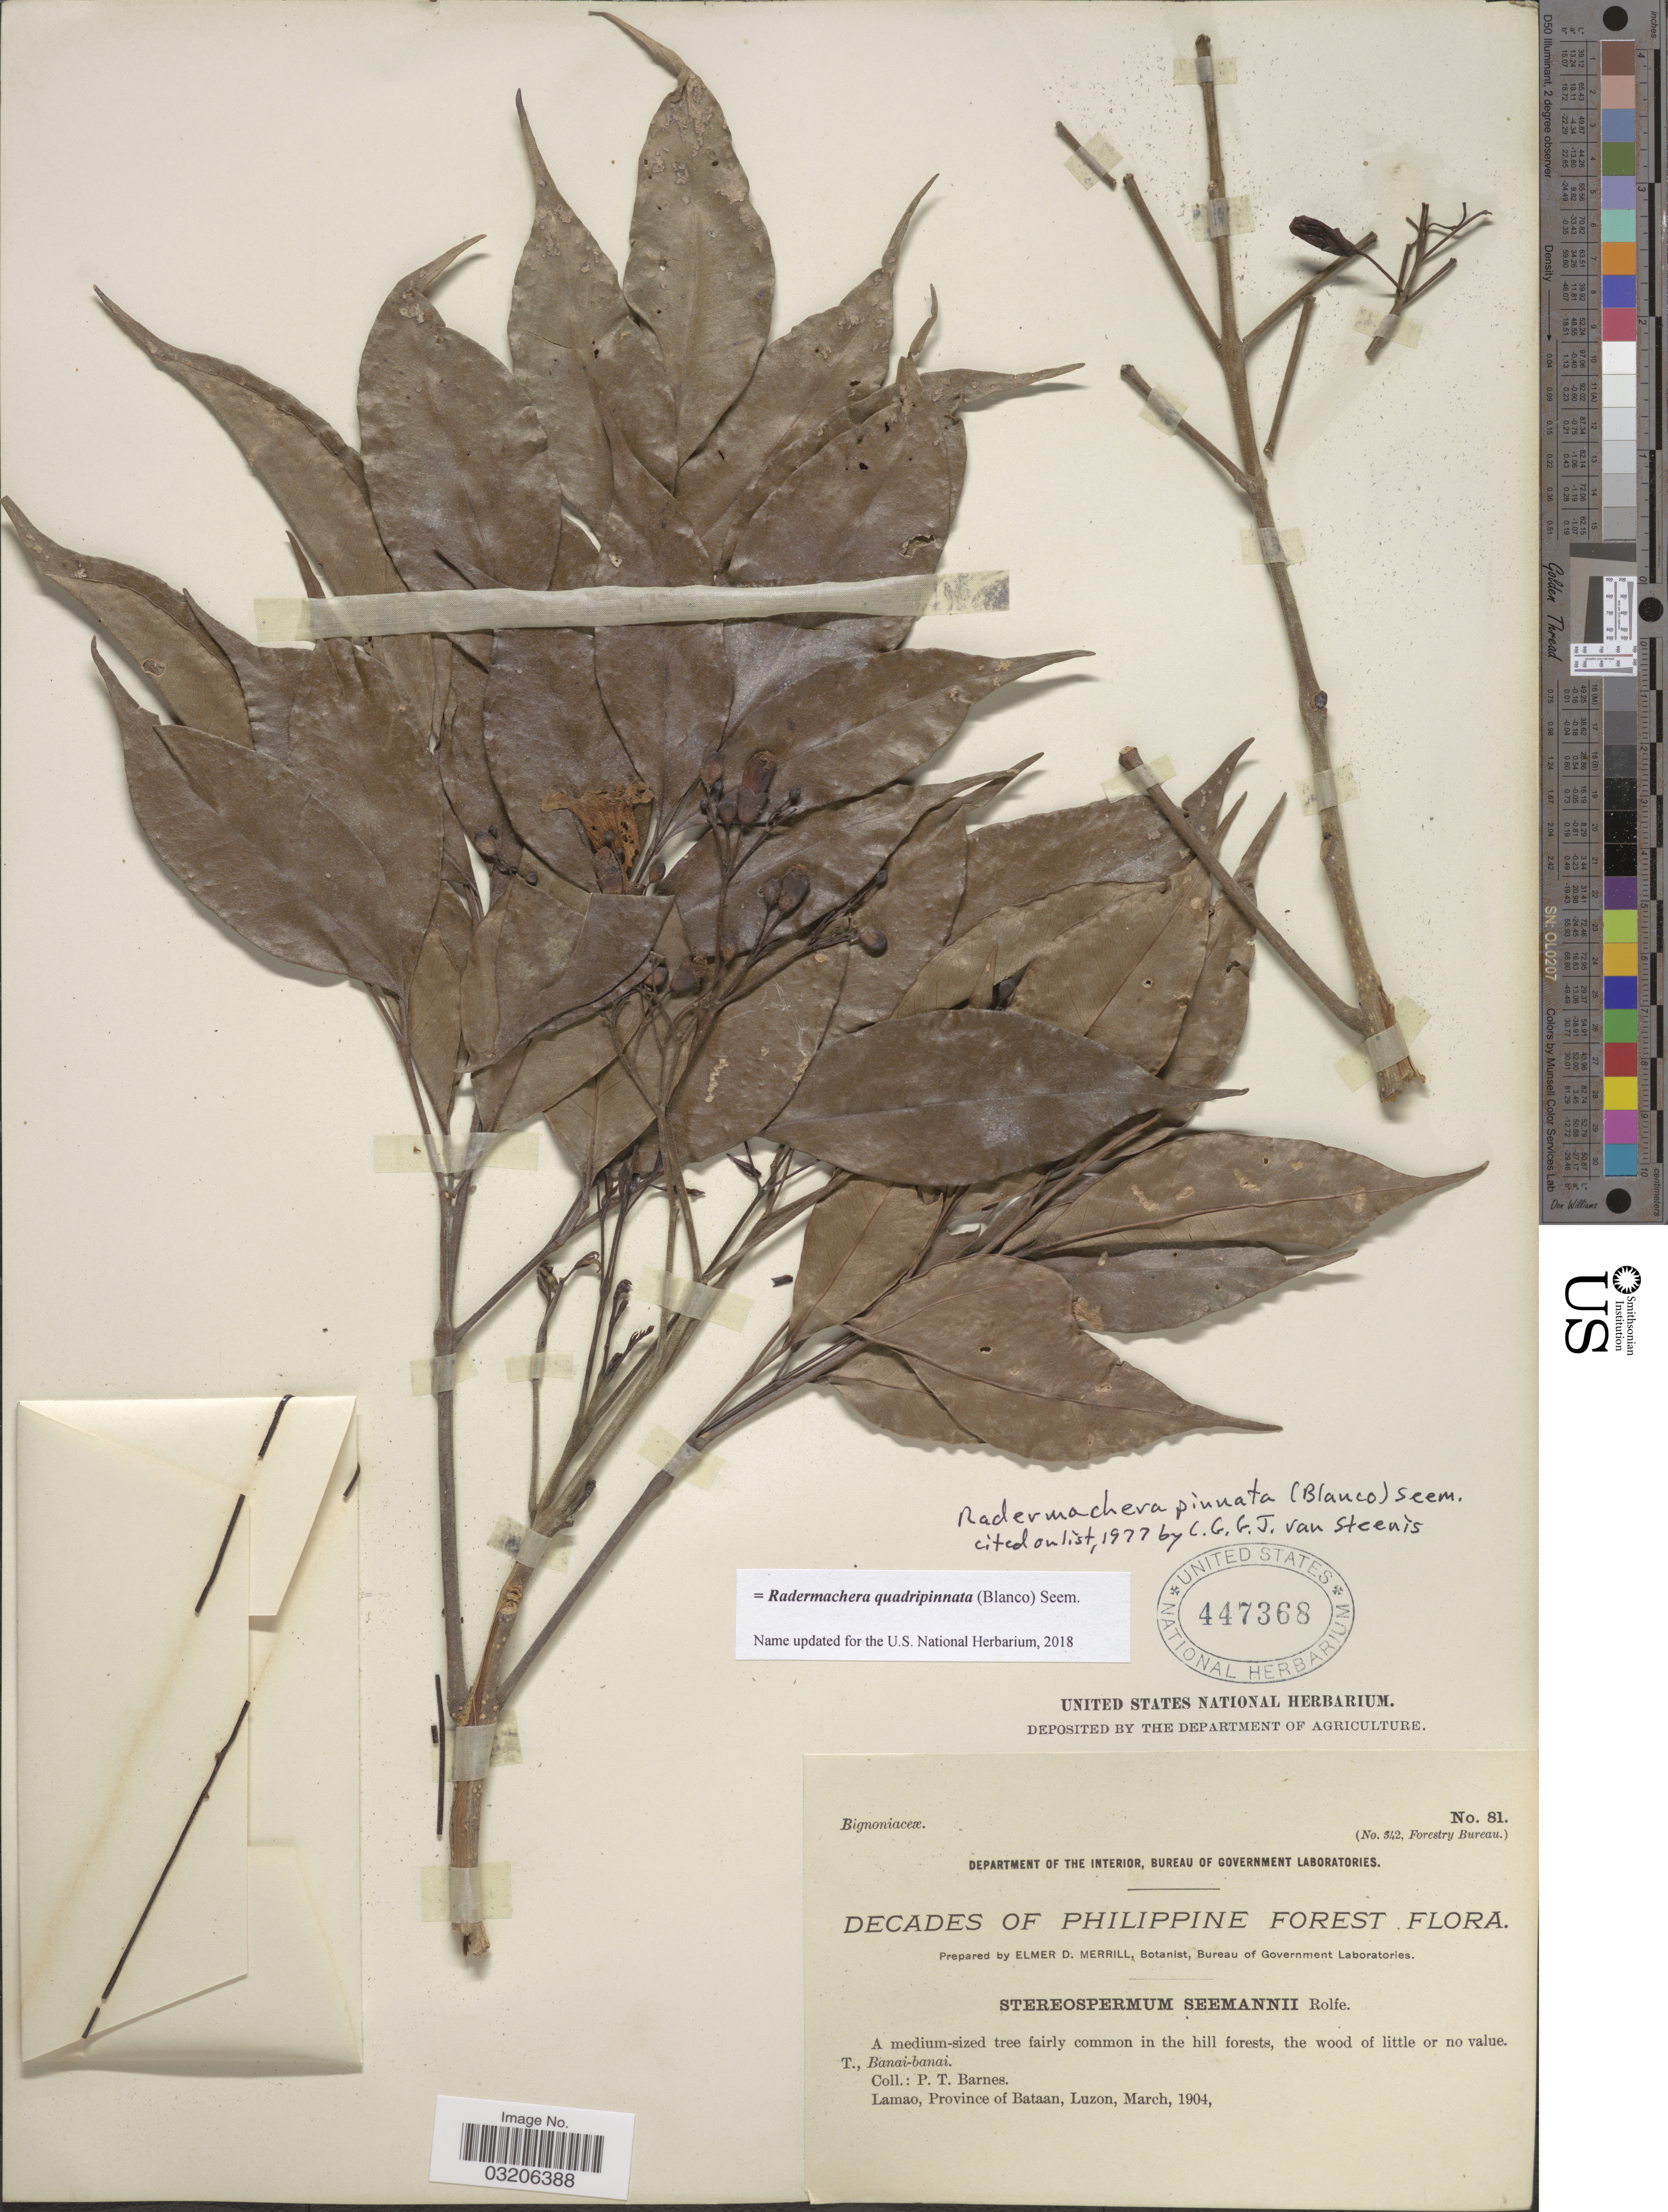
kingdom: Plantae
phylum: Tracheophyta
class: Magnoliopsida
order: Lamiales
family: Bignoniaceae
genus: Radermachera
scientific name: Radermachera quadripinnata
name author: (Blanco) Seem.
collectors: P. Barnes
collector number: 81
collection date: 1904-03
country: Philippines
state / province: Central Luzon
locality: Lamao, Province of Bataan, Luzon.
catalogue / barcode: US 447368